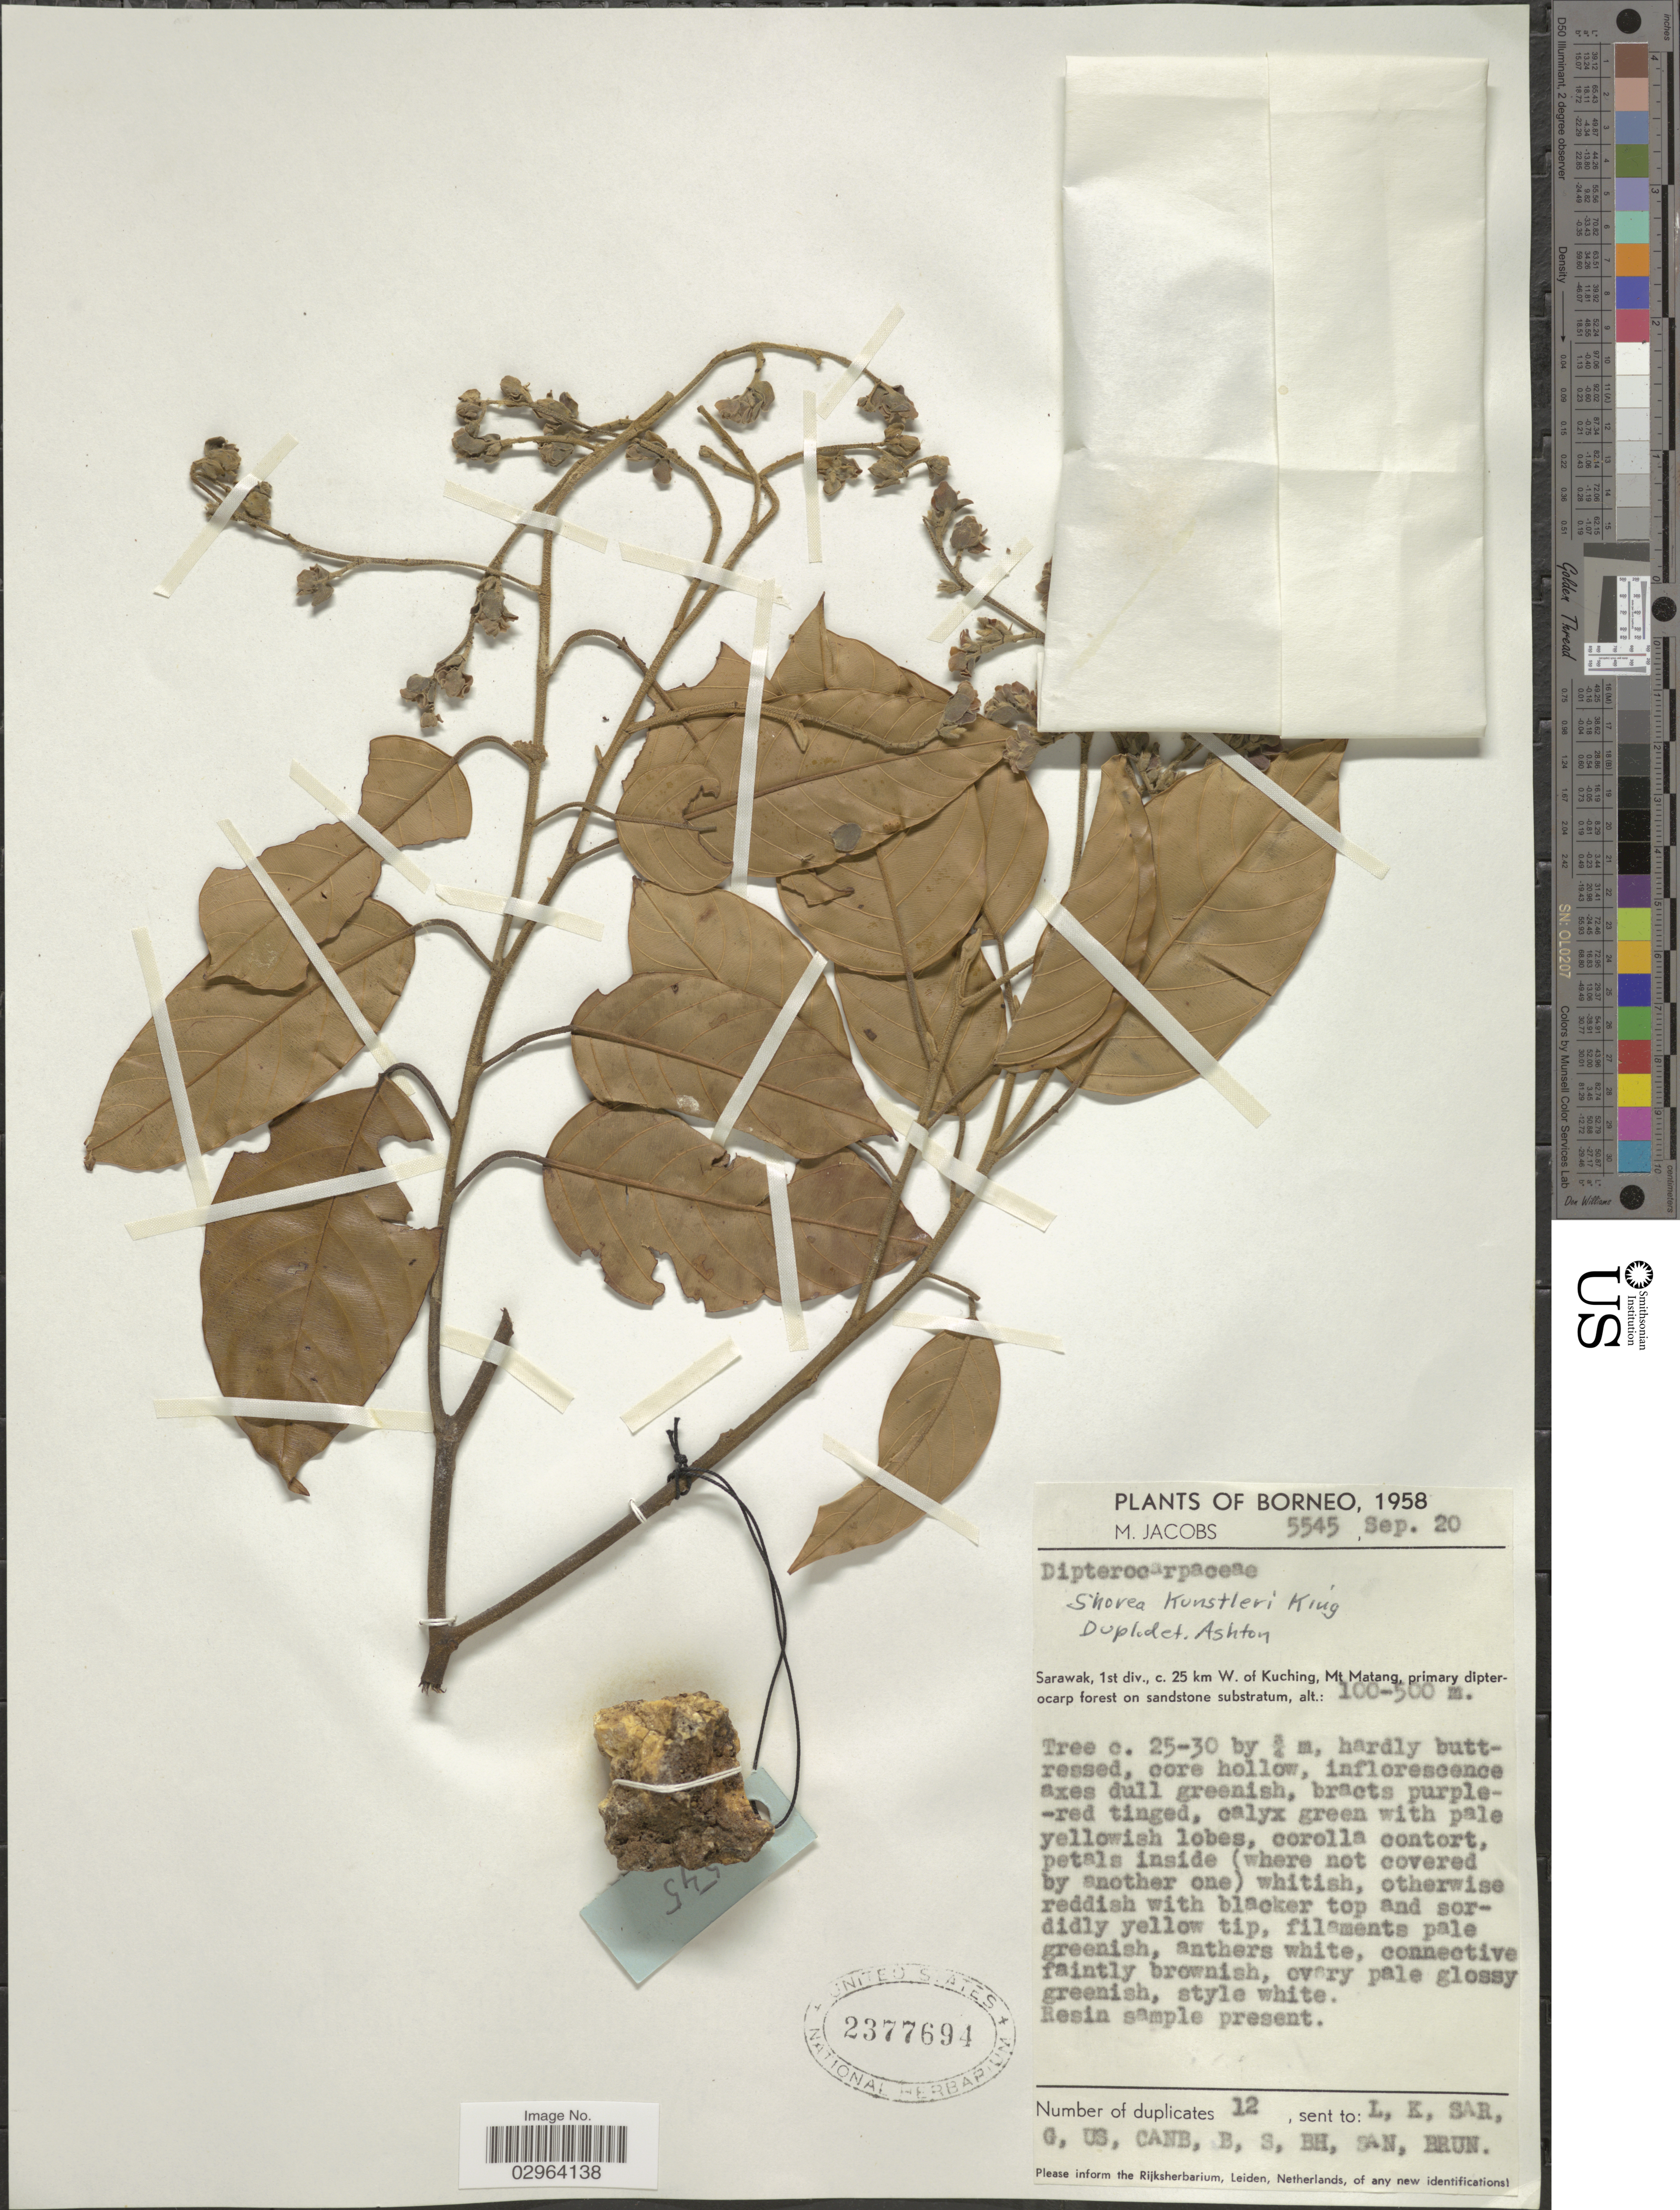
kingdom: Plantae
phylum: Tracheophyta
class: Magnoliopsida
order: Malvales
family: Dipterocarpaceae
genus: Rubroshorea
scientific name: Rubroshorea kunstleri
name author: (King) P.S. Ashton & J. Heck.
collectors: M. Jacobs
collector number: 5545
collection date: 1958-09-20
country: Malaysia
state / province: Sarawak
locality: Borneo. 1st div., c. 25 km W. of Kuching, Mt Matang, primary dipterocarp forest on sandstone substratum.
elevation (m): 100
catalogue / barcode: US 2377694